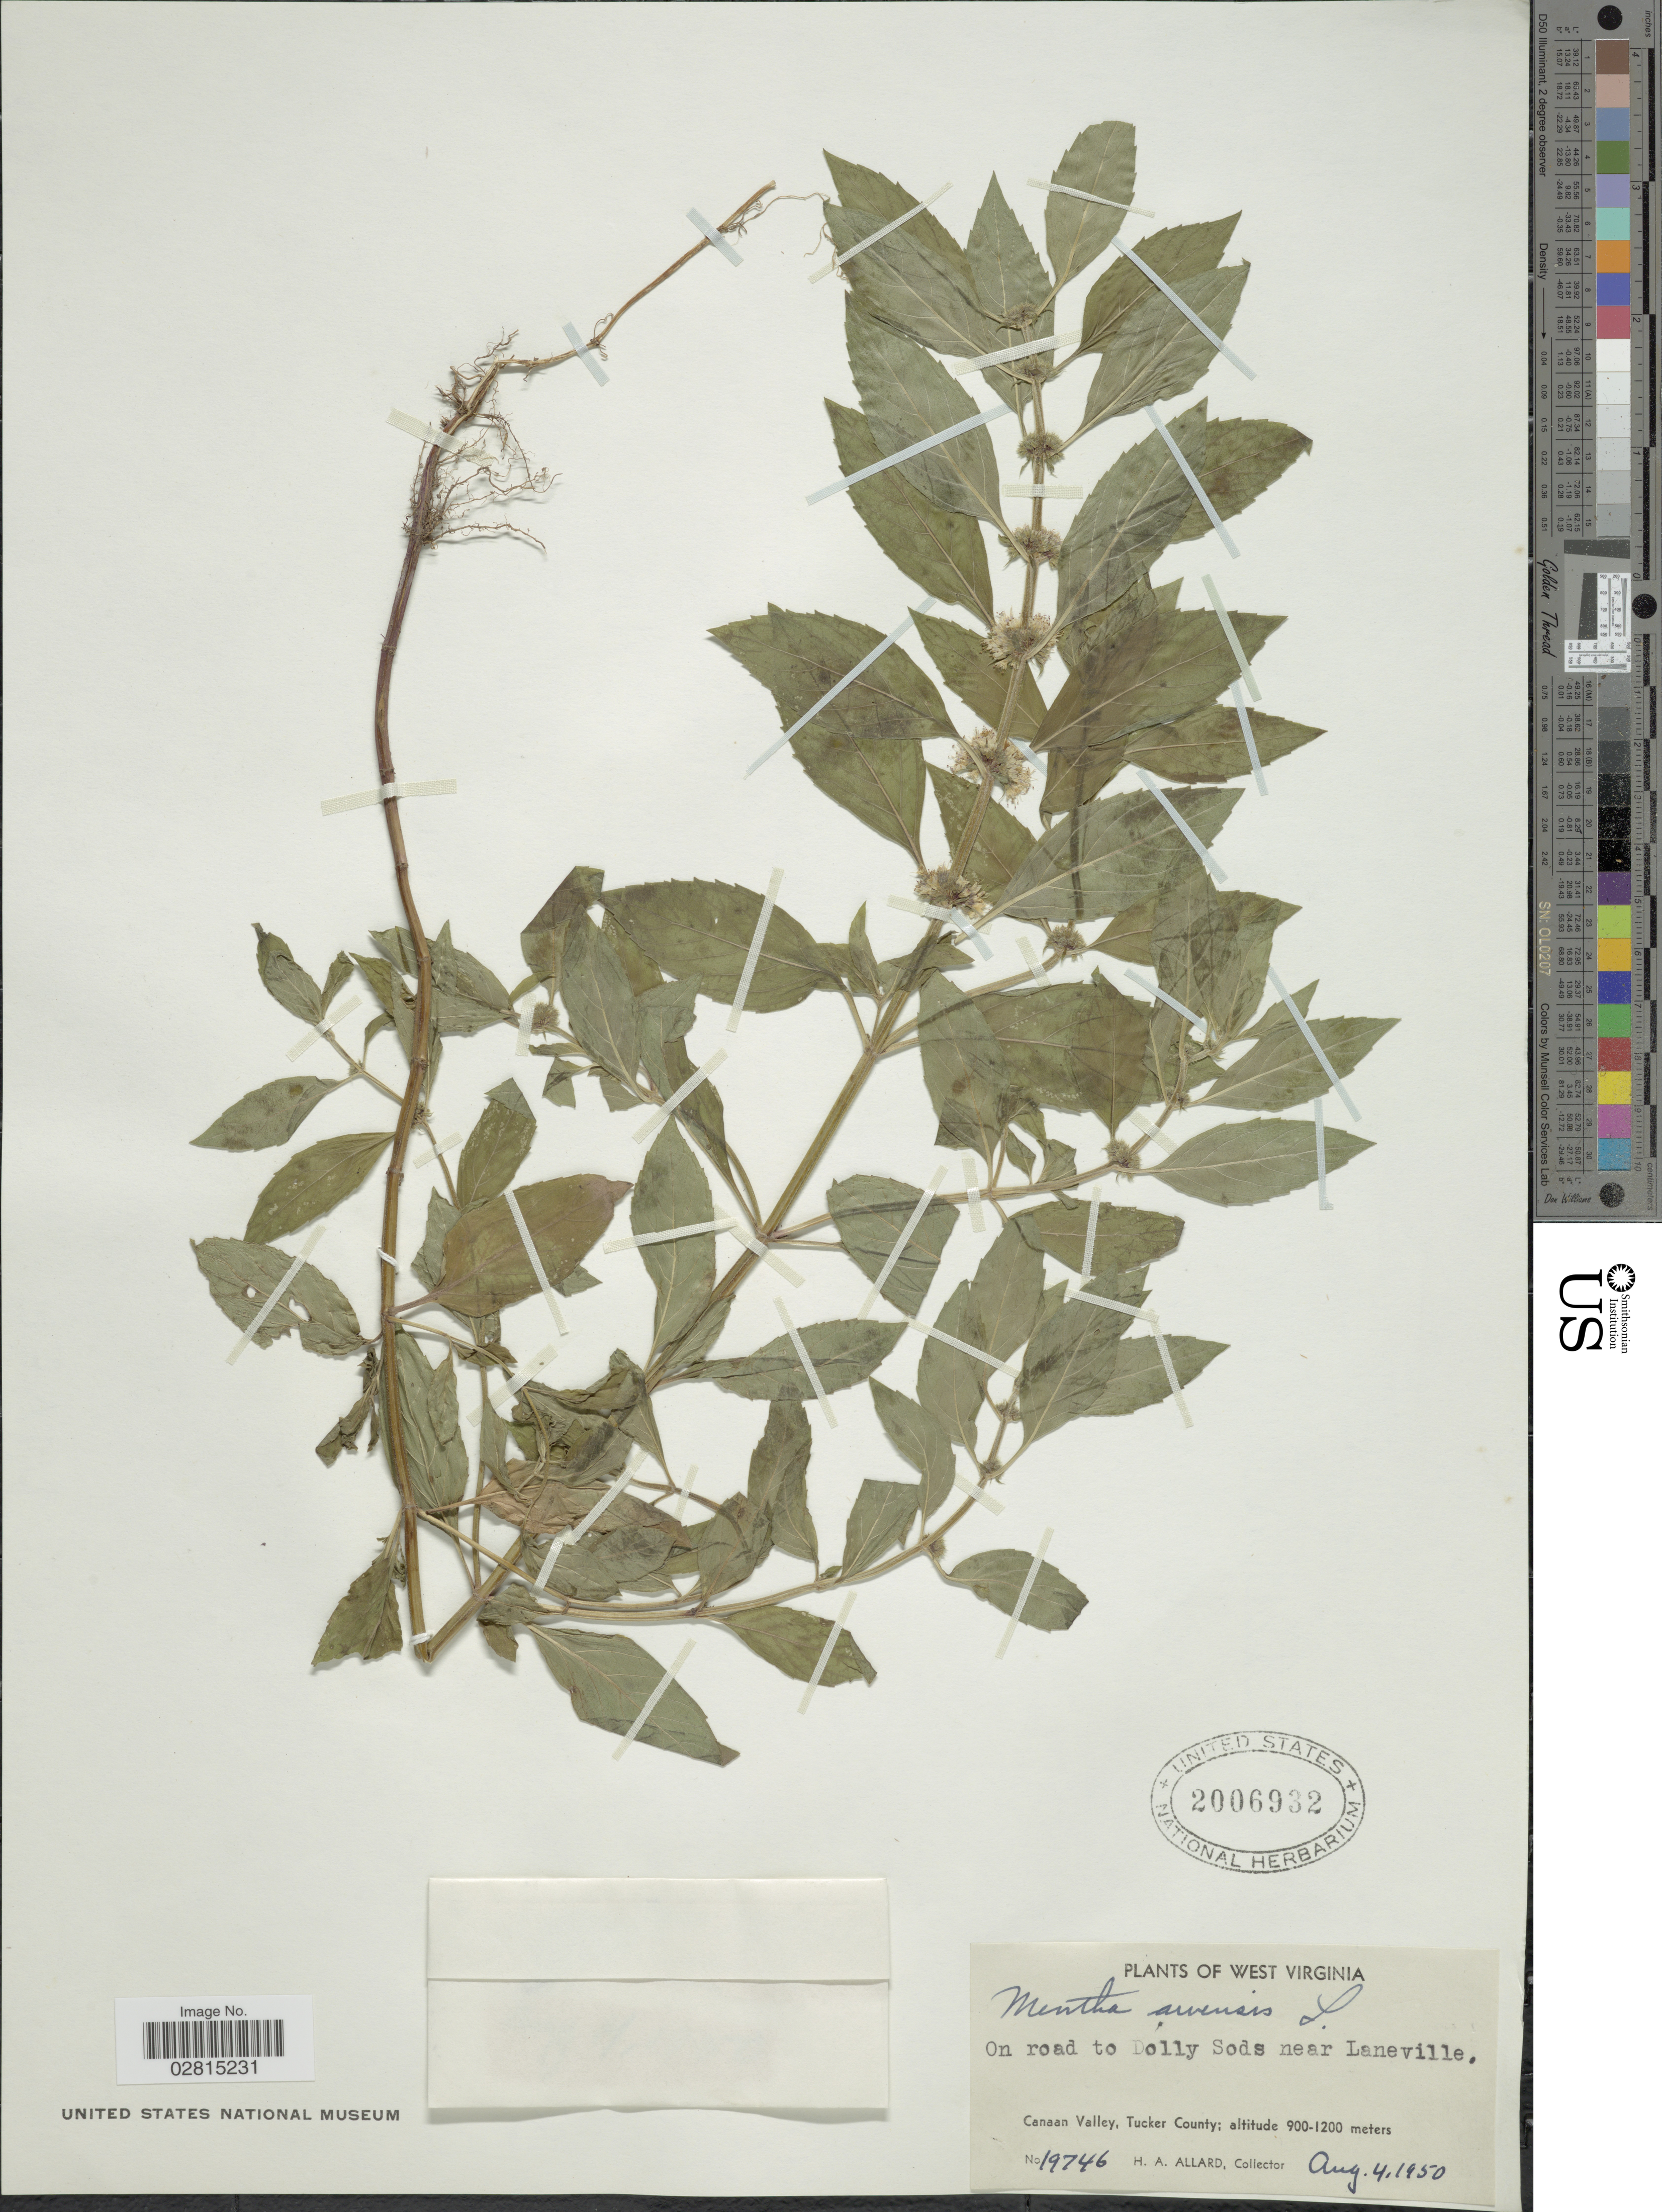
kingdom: Plantae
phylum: Tracheophyta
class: Magnoliopsida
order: Lamiales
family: Lamiaceae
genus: Mentha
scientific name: Mentha arvensis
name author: L.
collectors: H. A. Allard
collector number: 19746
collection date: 1950-08-04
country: United States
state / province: West Virginia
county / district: Tucker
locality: On road to Dolly Sods near Laneville, Canaan Valley, Tucker Valley.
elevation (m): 900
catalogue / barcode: US 2006932